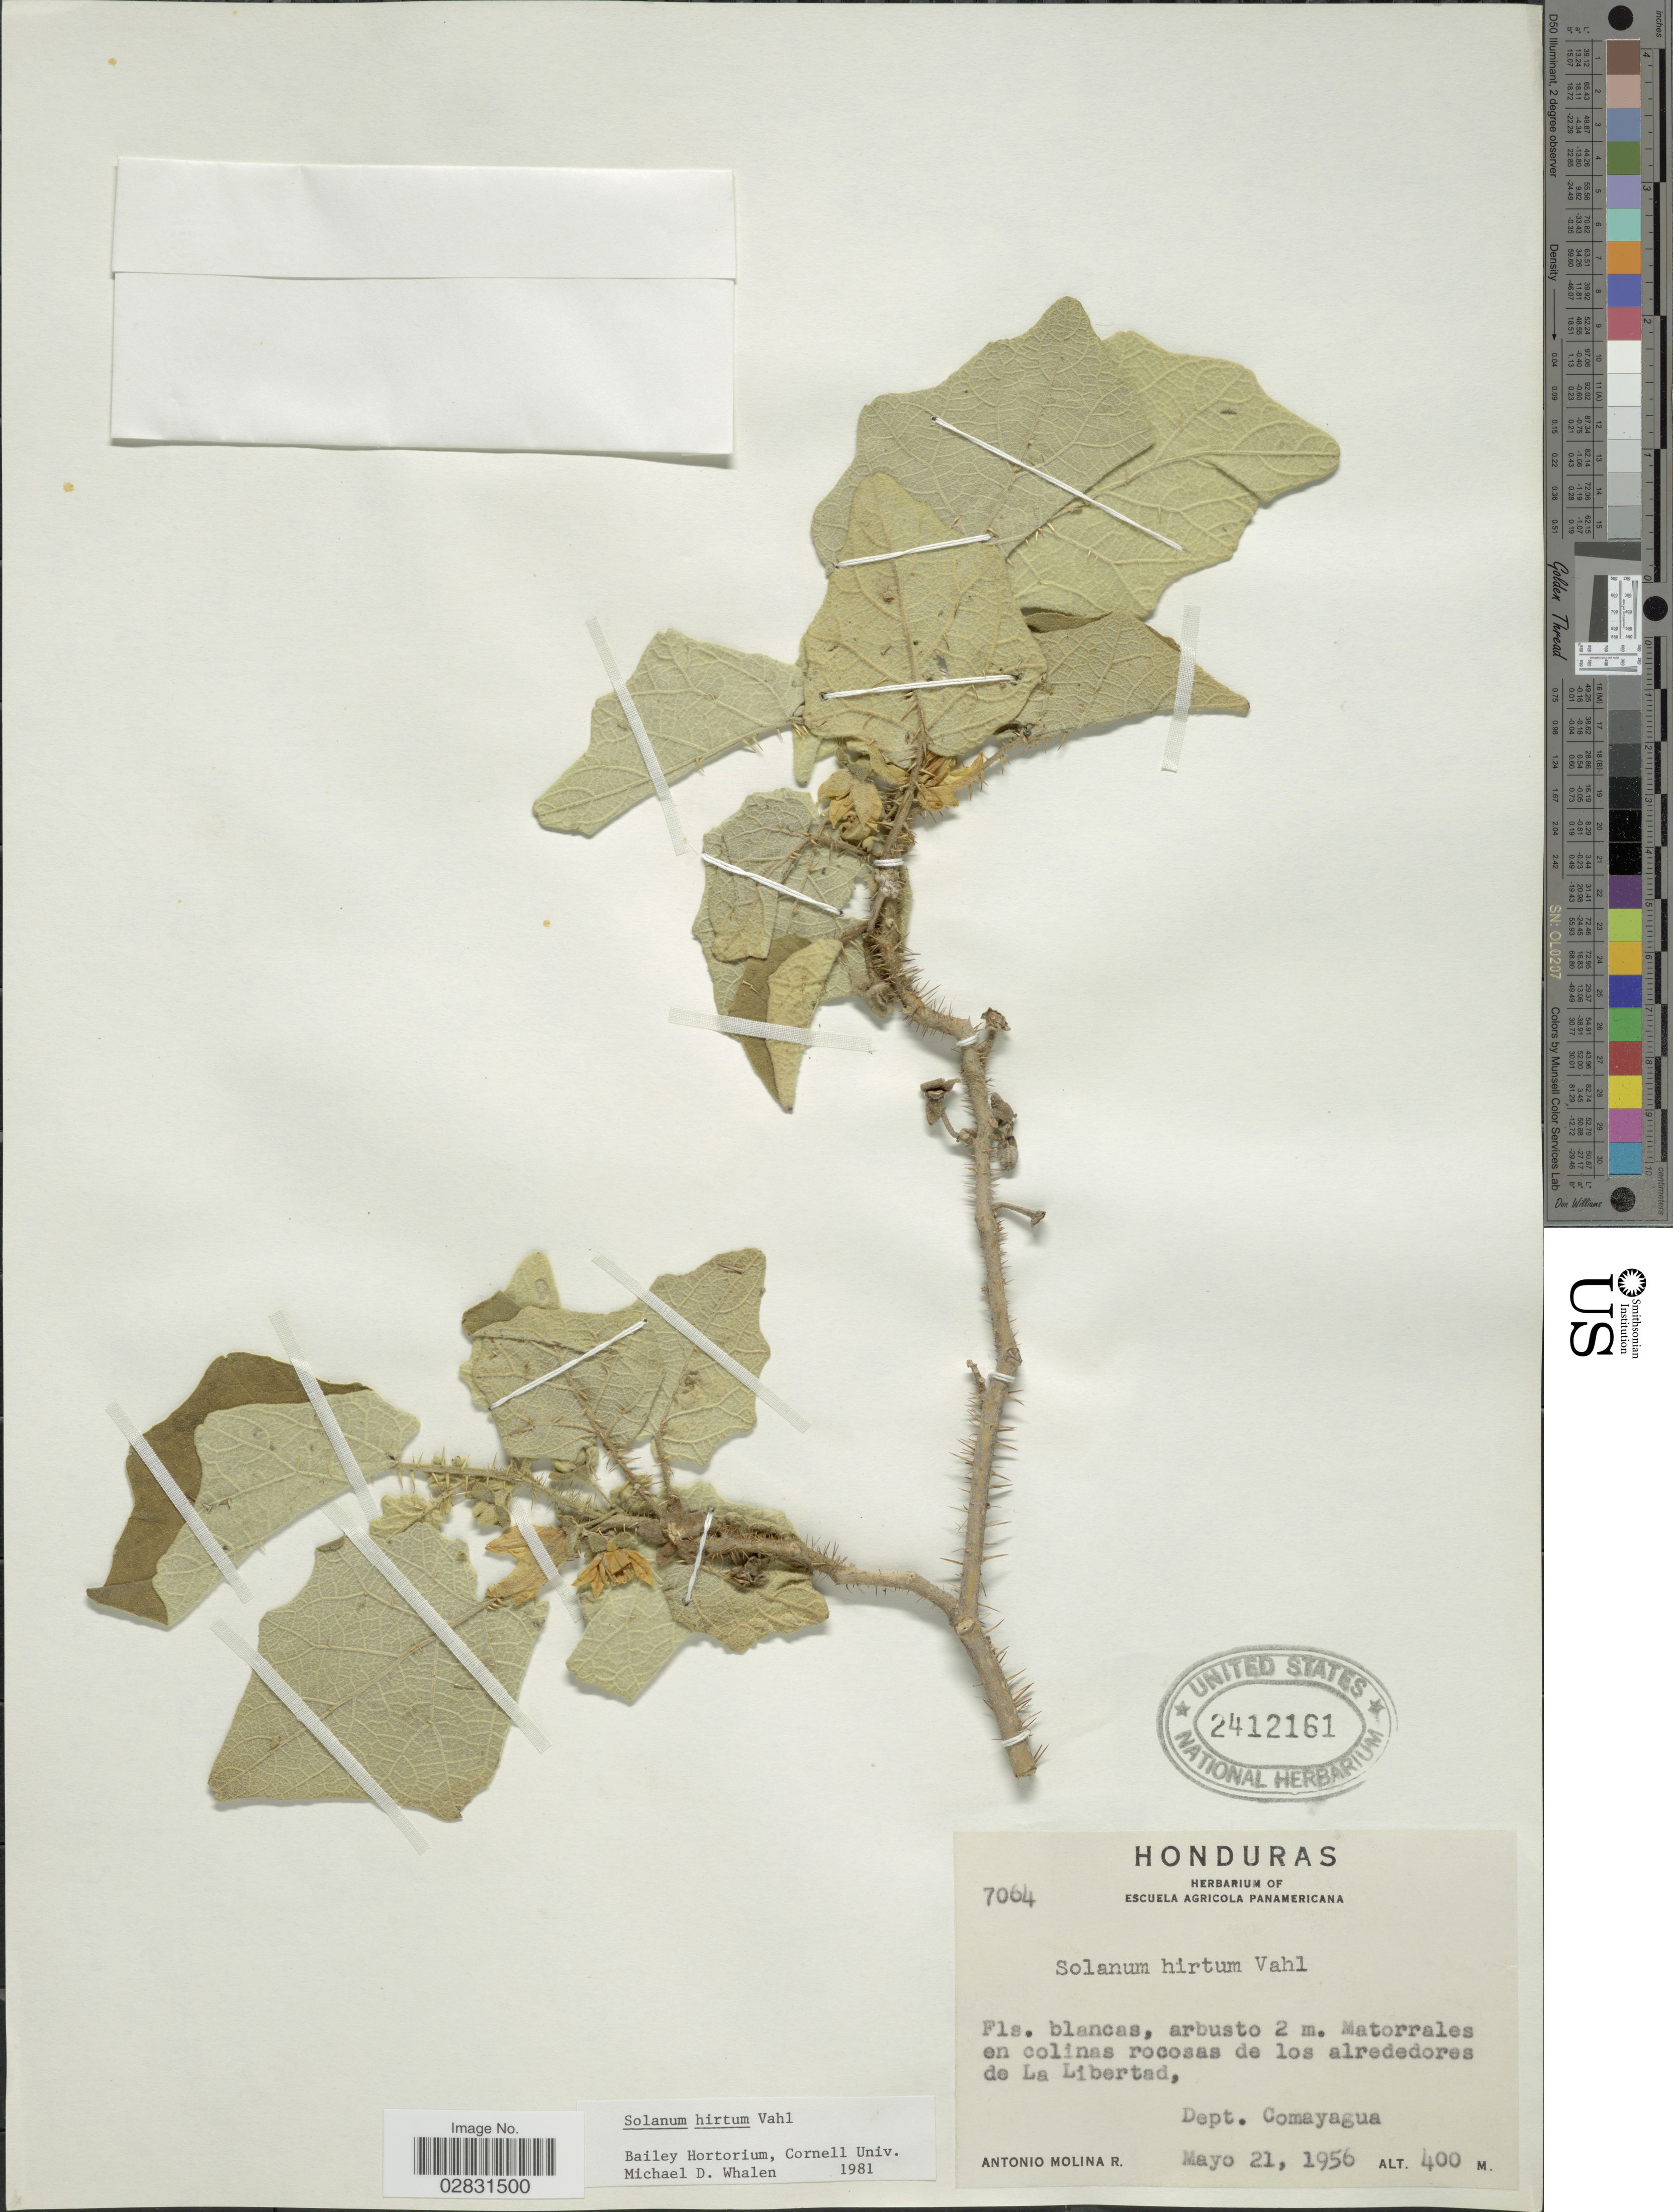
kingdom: Plantae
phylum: Tracheophyta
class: Magnoliopsida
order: Solanales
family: Solanaceae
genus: Solanum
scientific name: Solanum hirtum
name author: Vahl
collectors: A. Molina R.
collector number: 7064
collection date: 1956-05-21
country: Honduras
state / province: Comayagua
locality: Matorrales en colinas rocosas de los alrededores de la Libertad, Dept. Comayagua.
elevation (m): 400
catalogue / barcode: US 2412161